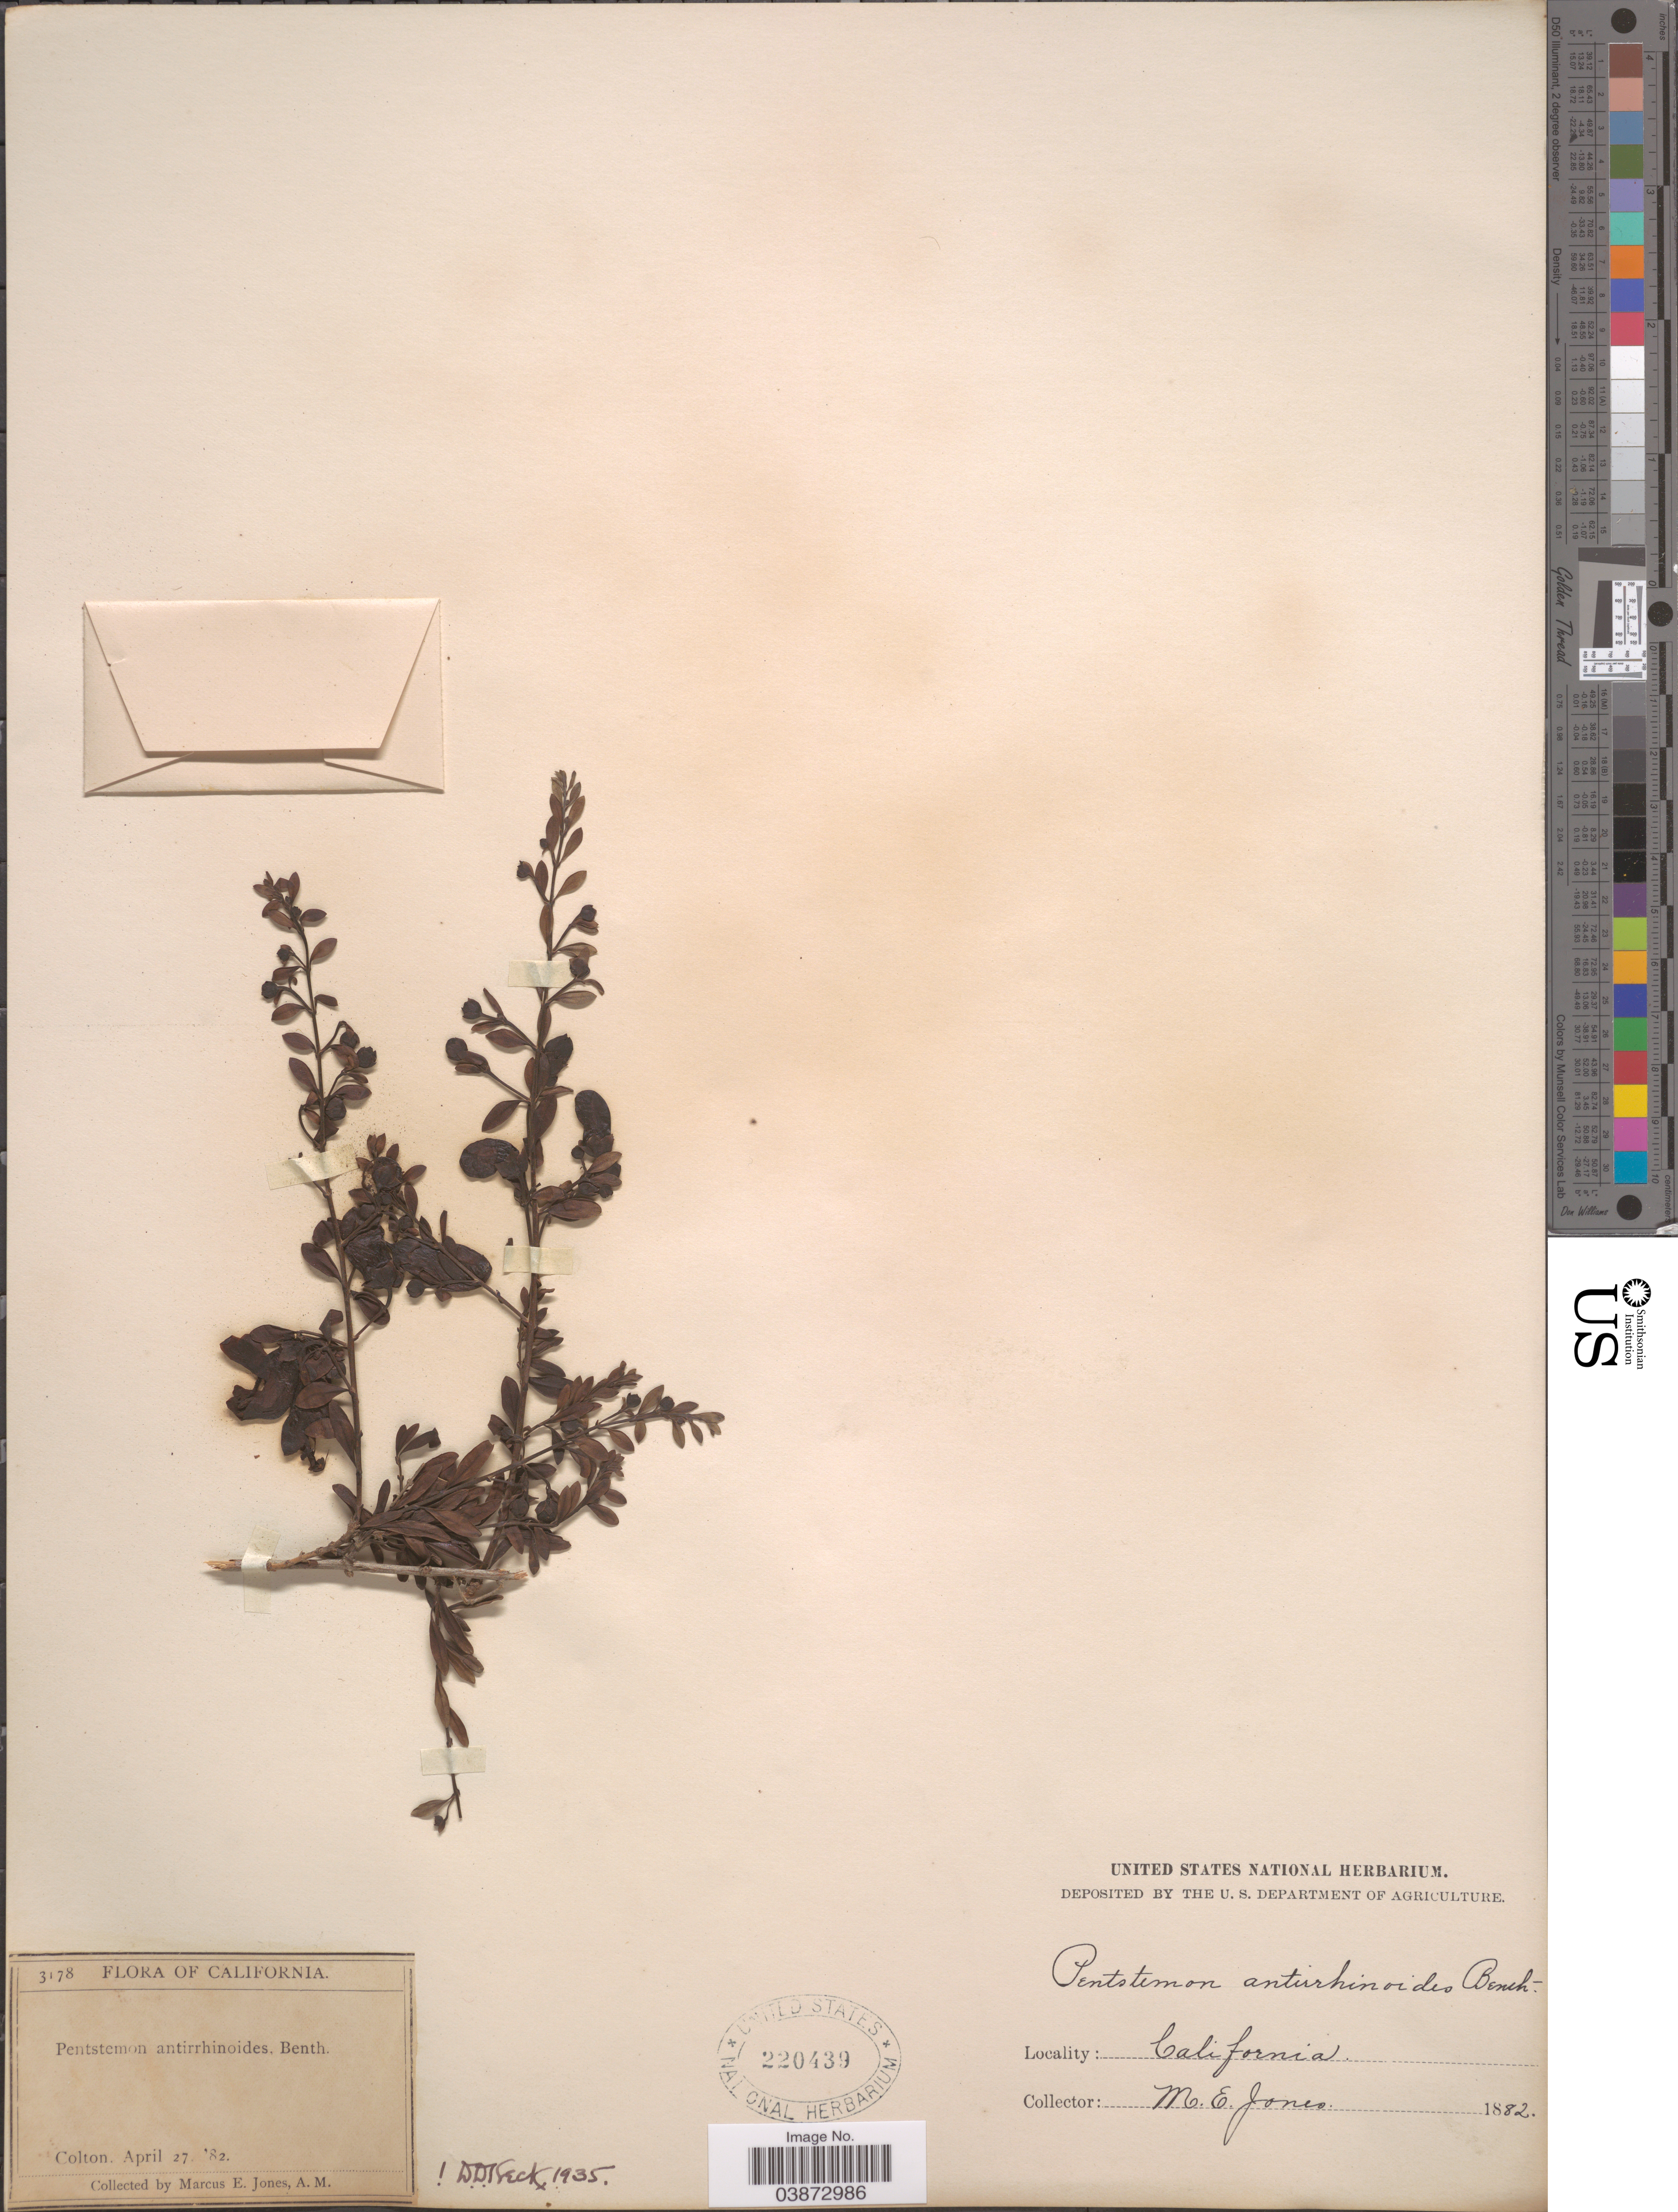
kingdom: Plantae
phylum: Tracheophyta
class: Magnoliopsida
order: Lamiales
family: Plantaginaceae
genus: Penstemon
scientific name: Penstemon antirrhinoides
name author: Benth.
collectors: M. E. Jones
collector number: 3178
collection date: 1882-04-27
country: United States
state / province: California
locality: Colton.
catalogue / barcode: US 220439